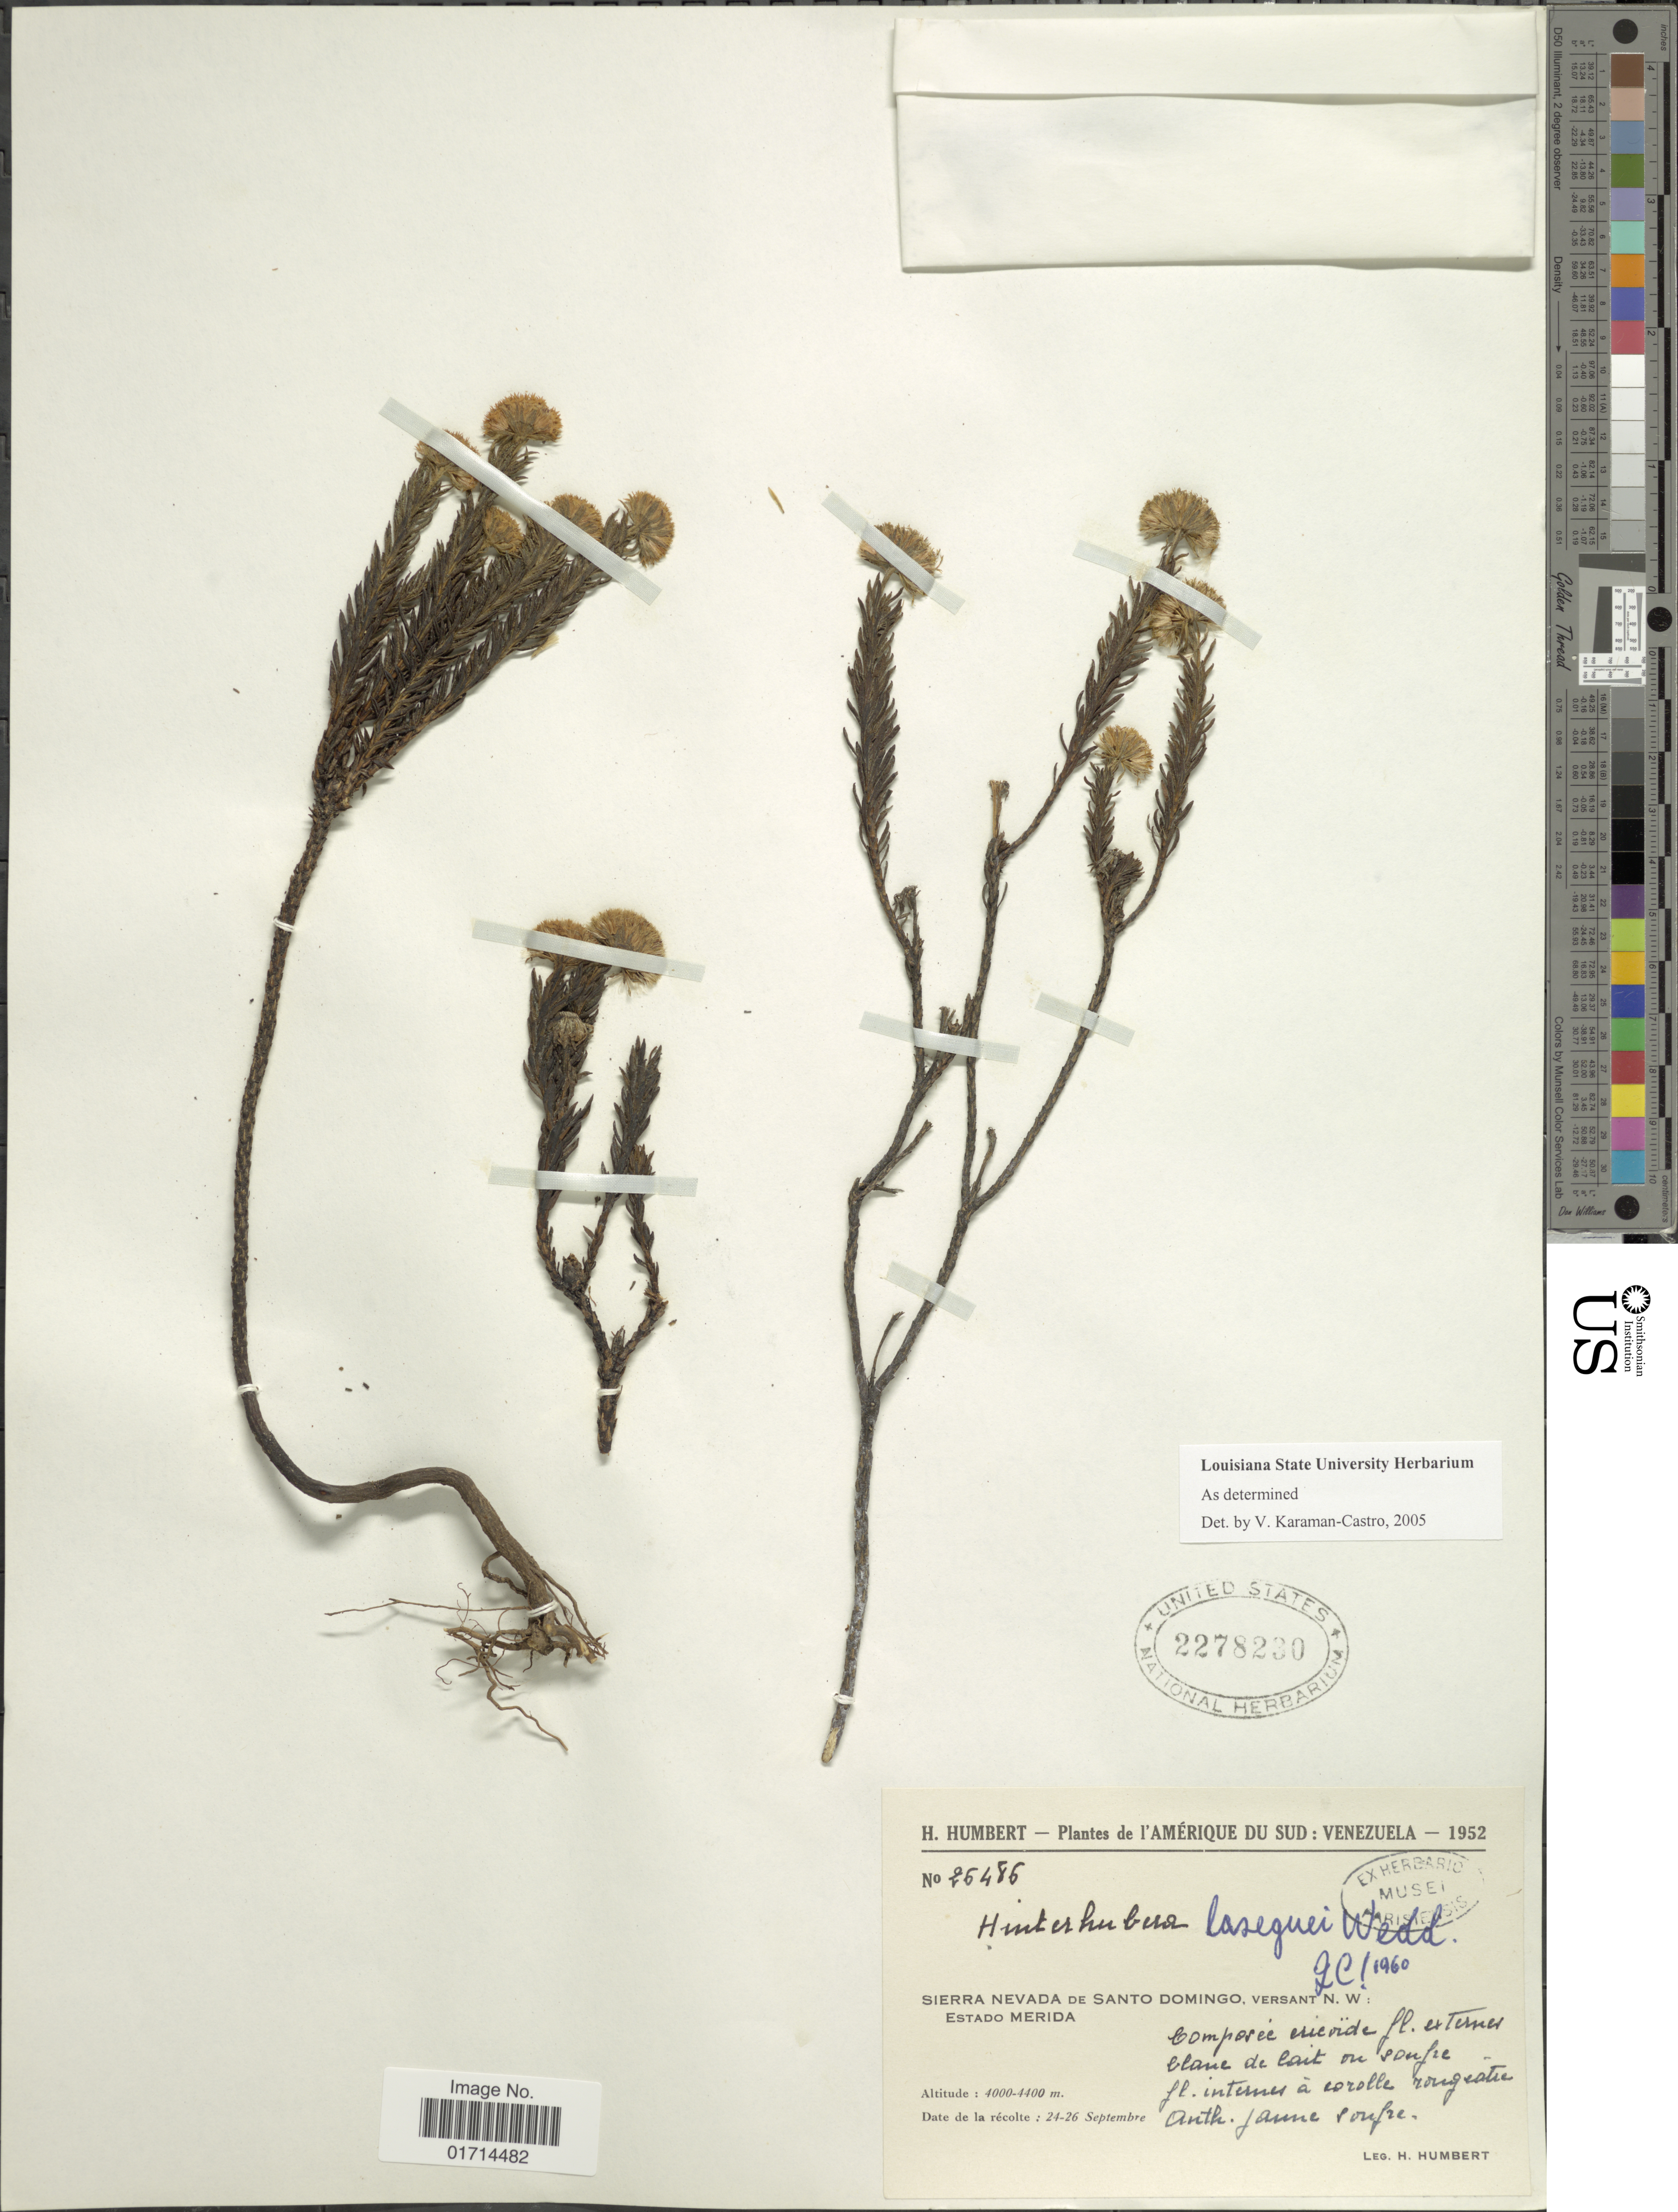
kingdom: Plantae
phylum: Tracheophyta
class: Magnoliopsida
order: Asterales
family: Asteraceae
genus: Hinterhubera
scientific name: Hinterhubera laseguei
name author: Wedd.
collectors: H. Humbert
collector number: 26486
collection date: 1952-09-24/1952-09-26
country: Venezuela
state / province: Mérida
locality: Sierra Nevada de Santo Domingo, versant N. W.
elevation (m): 4000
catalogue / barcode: US 2278230